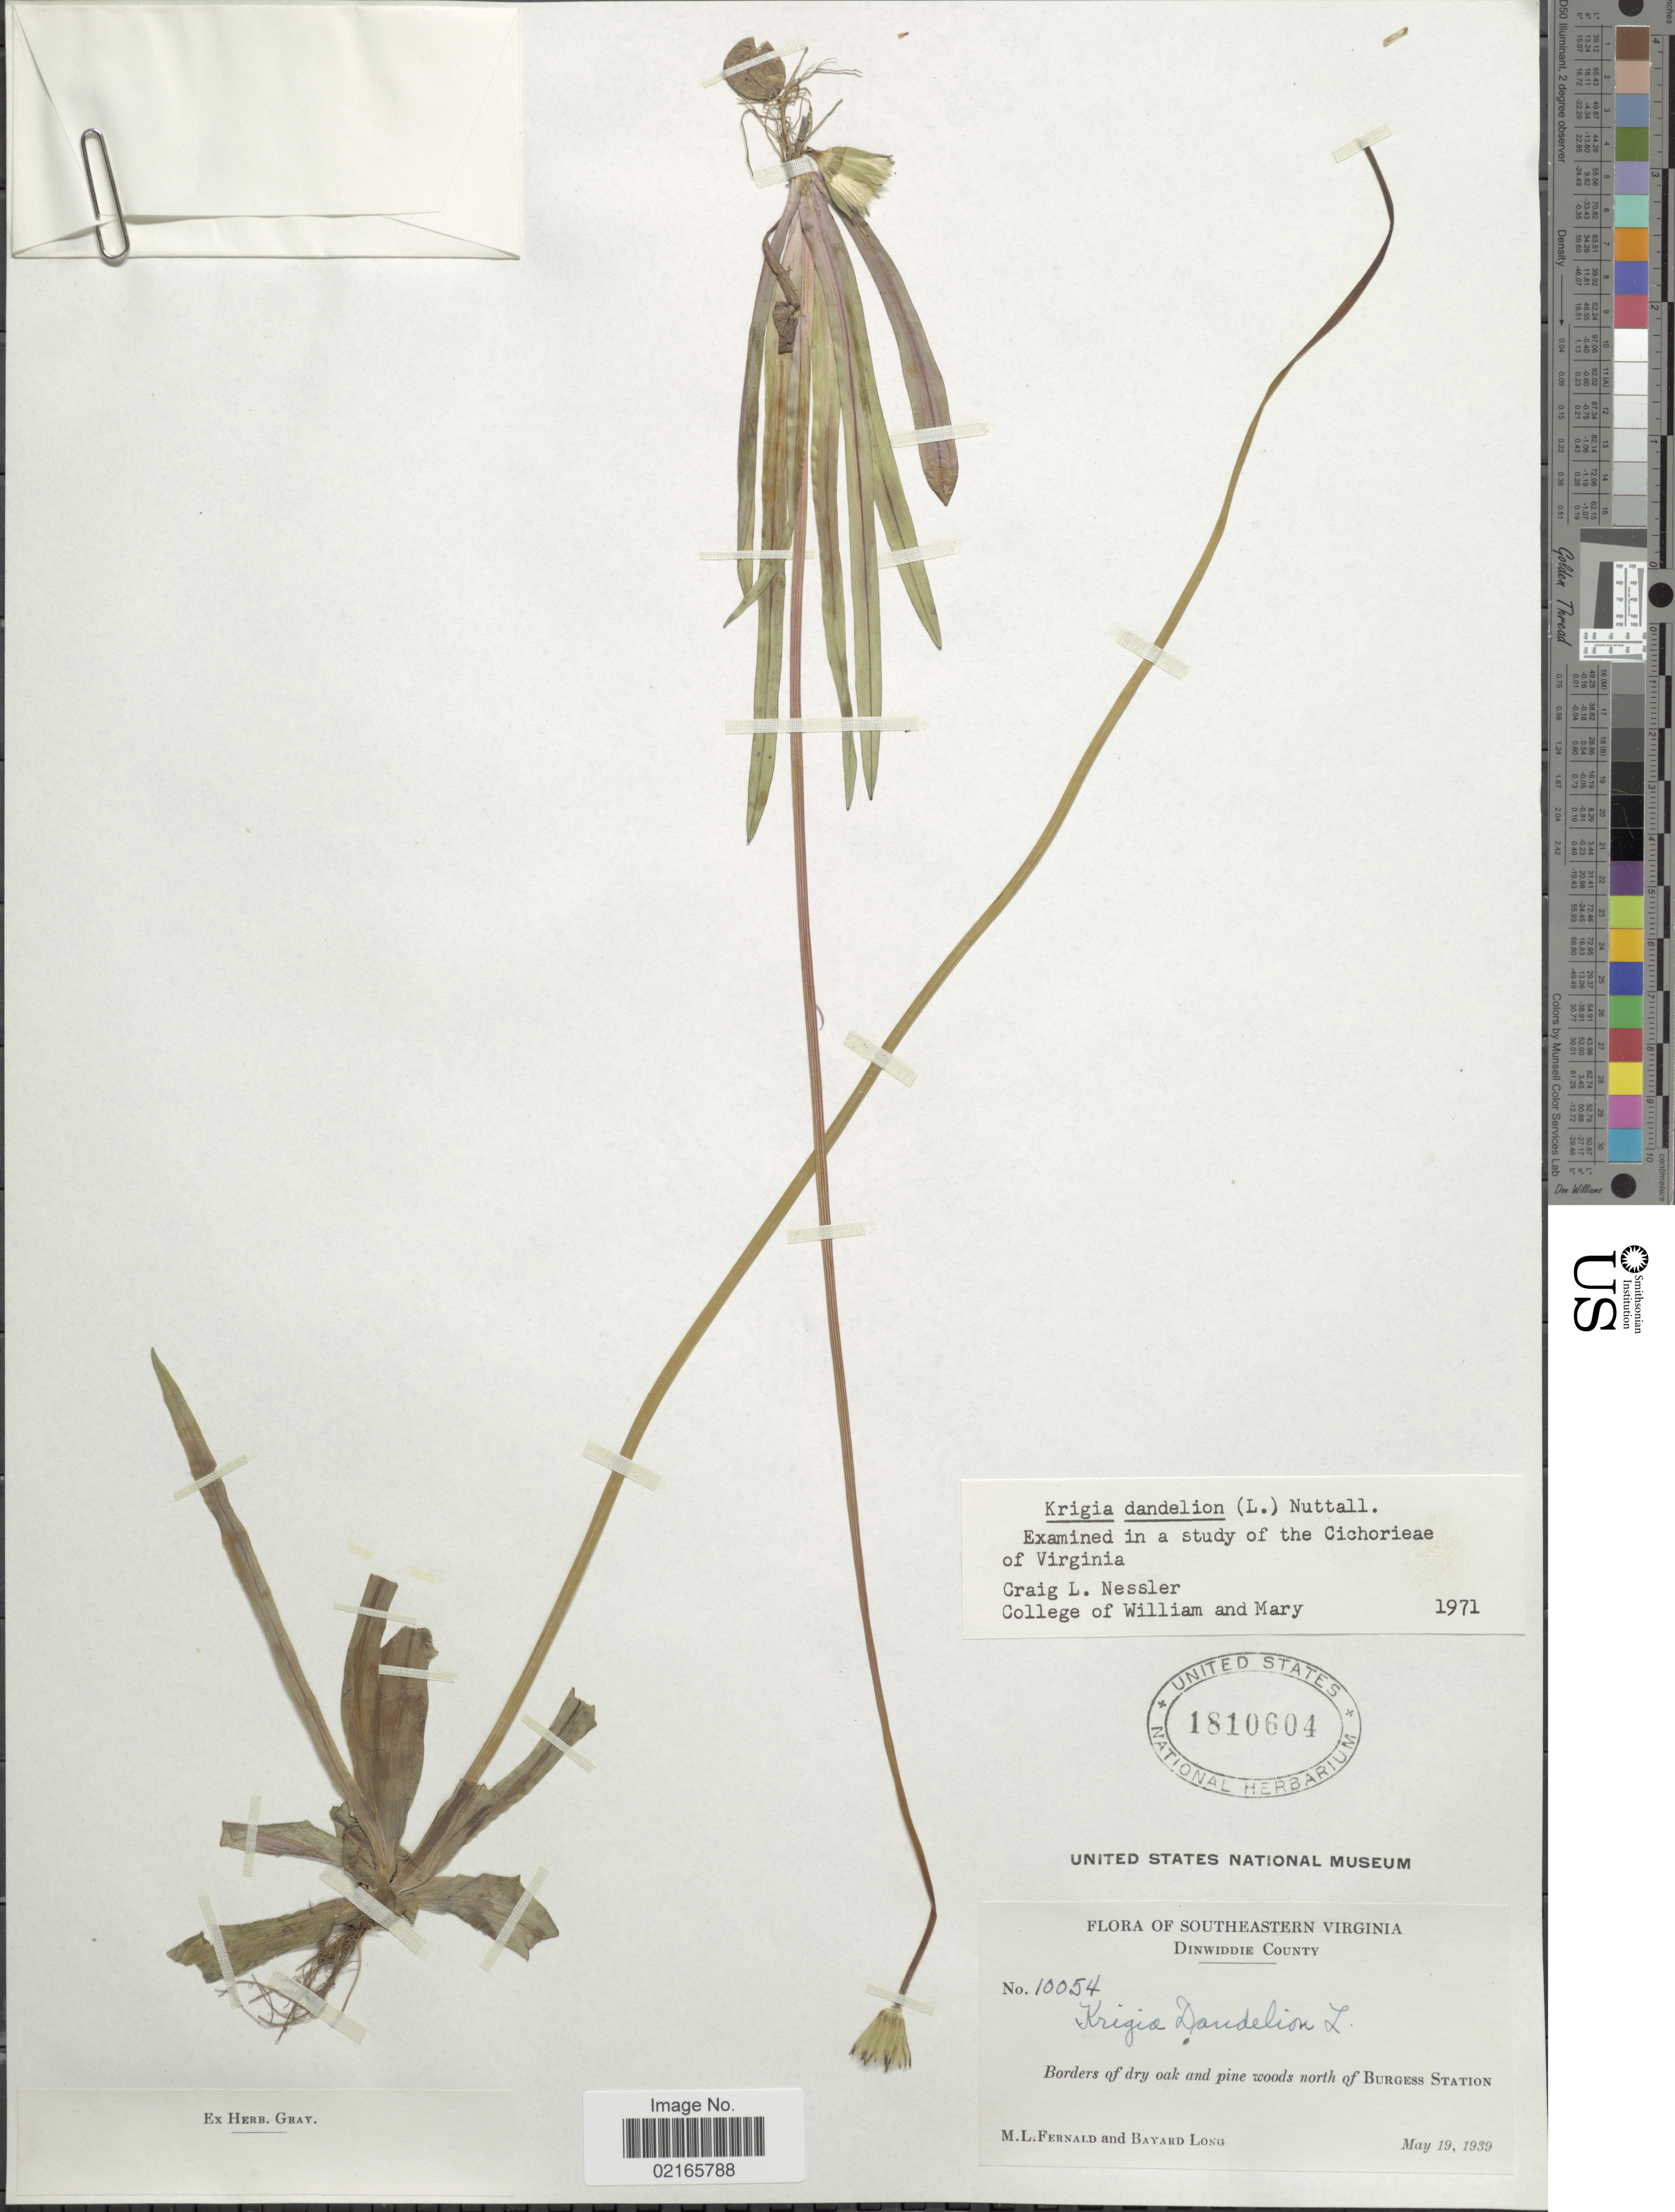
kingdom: Plantae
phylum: Tracheophyta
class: Magnoliopsida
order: Asterales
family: Asteraceae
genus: Krigia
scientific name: Krigia dandelion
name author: (L.) Nutt.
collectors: M. L. Fernald & B. Long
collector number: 10054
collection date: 1939-05-19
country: United States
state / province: Virginia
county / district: Dinwiddie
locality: Southeastern Virginia, Dinwiddie County, borders of dry oak and pine woods north of Burgess Station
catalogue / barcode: US 1810604